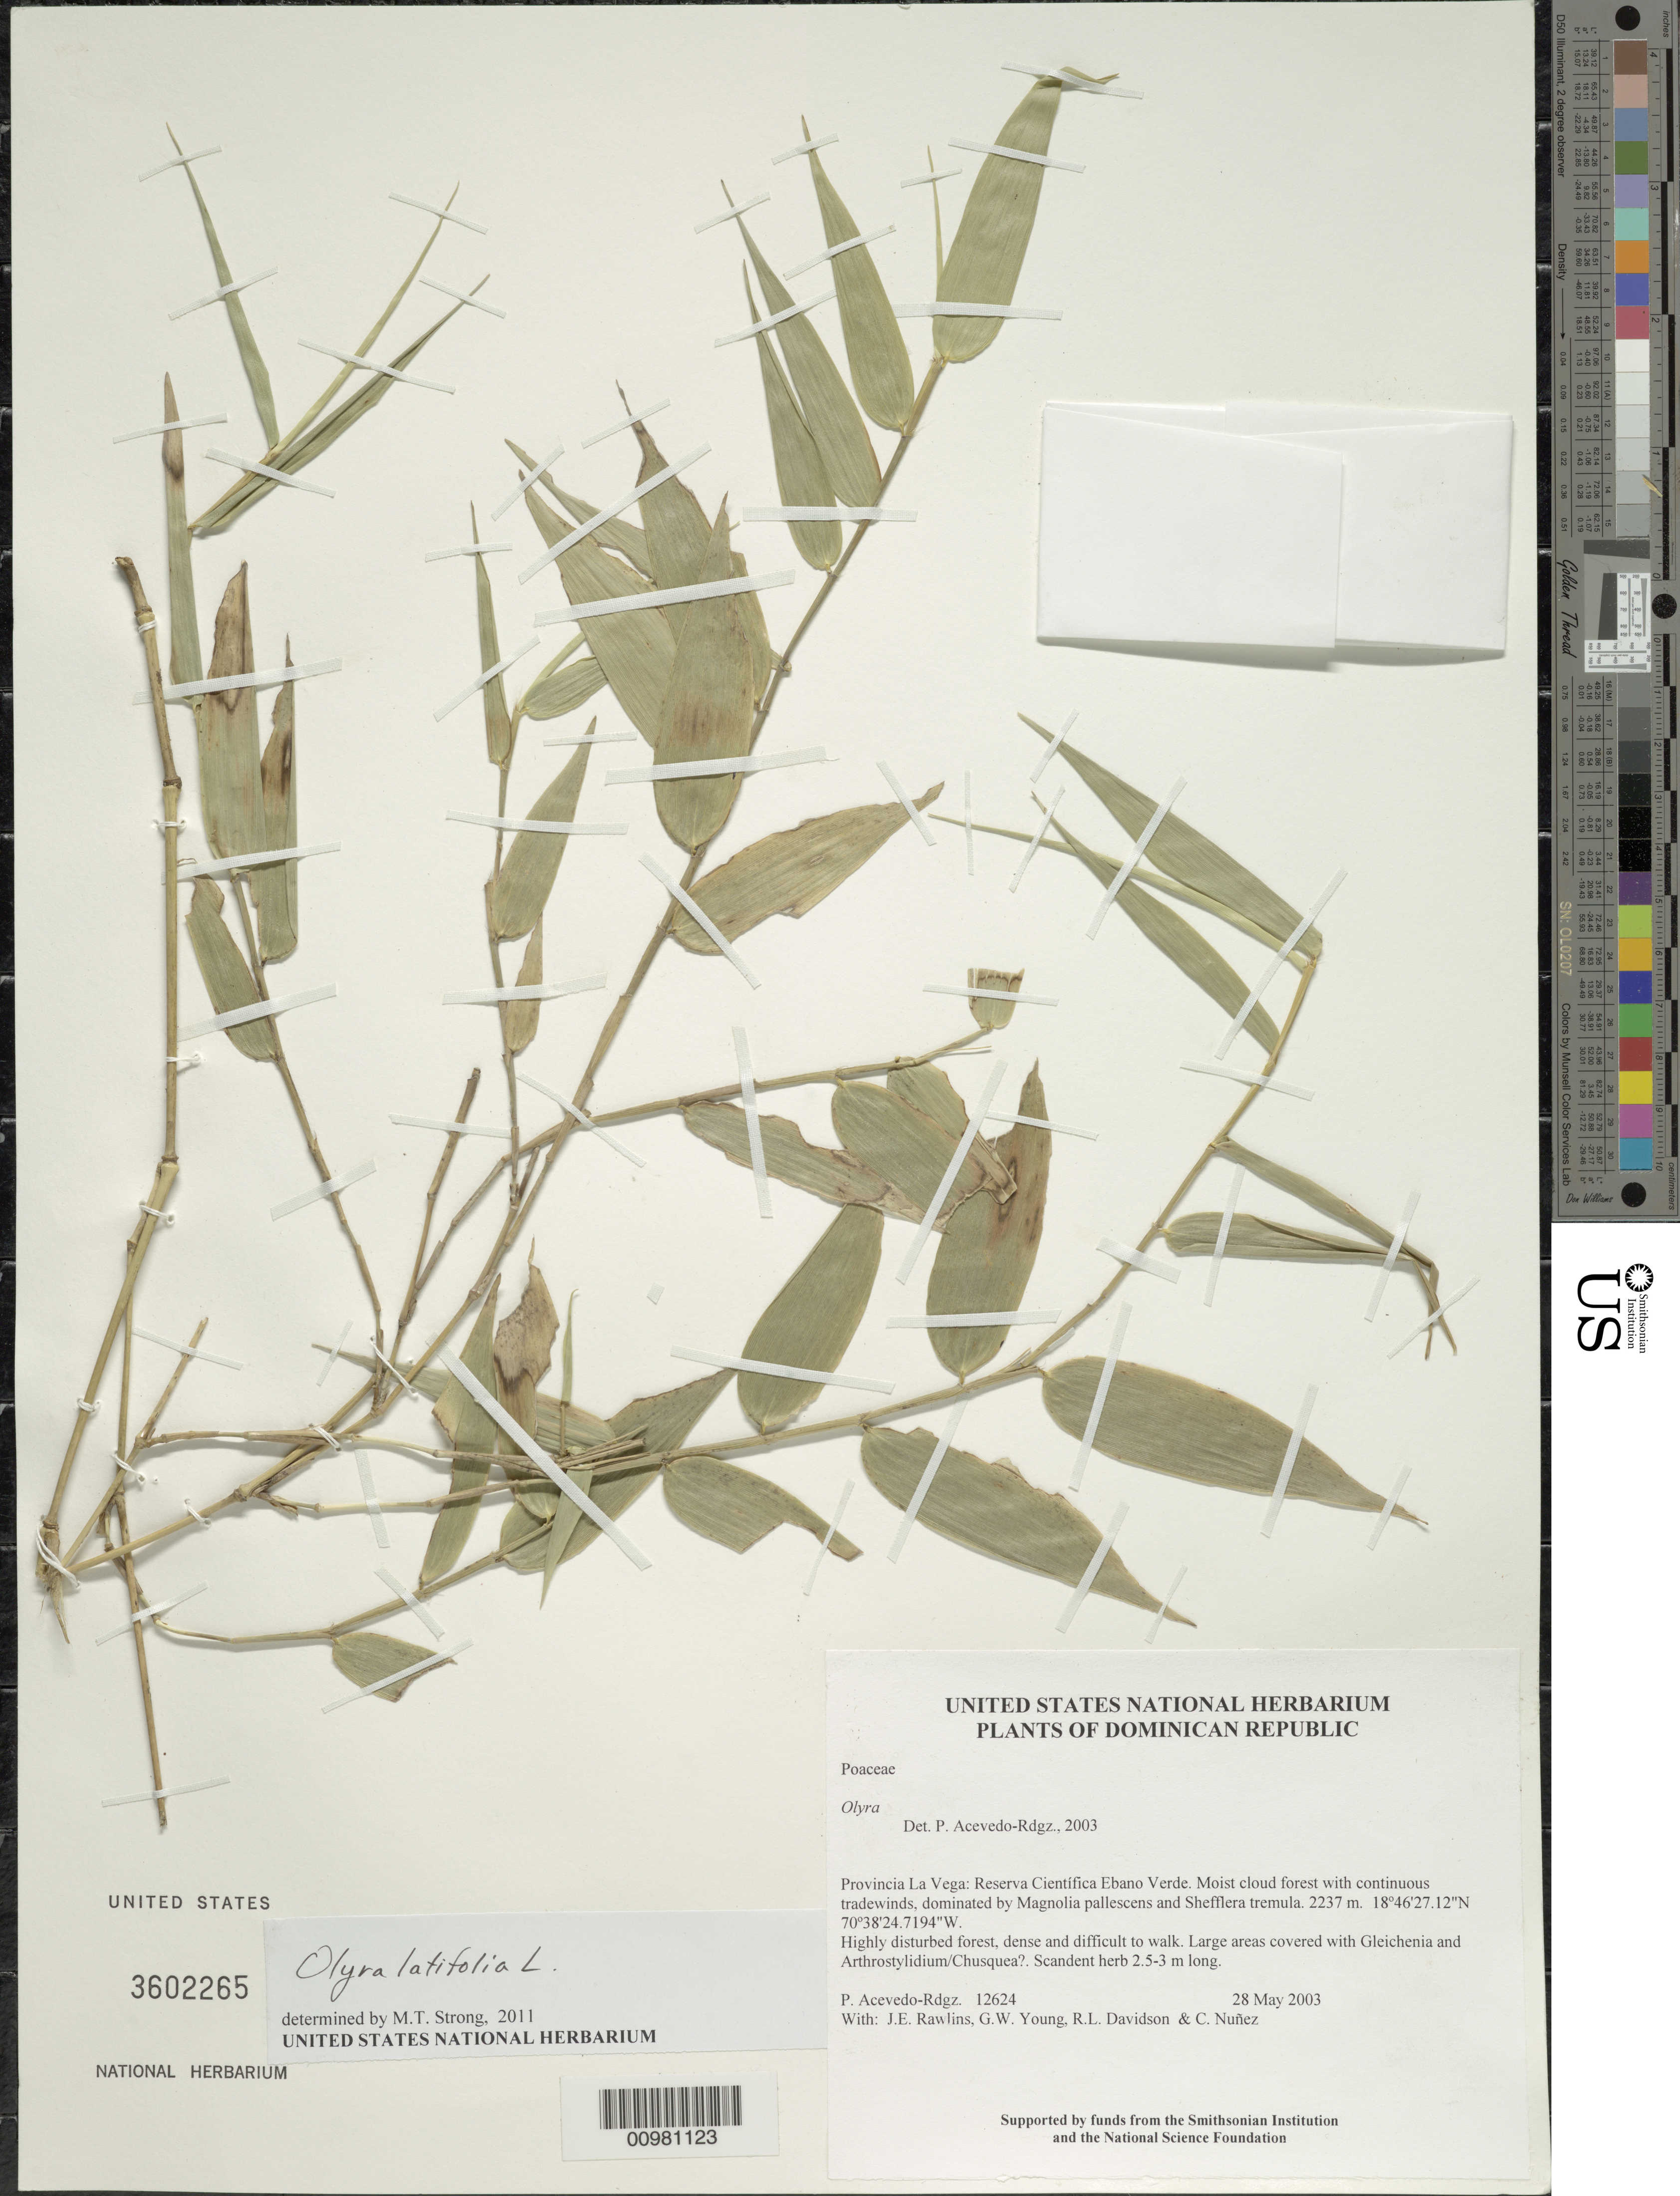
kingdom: Plantae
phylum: Tracheophyta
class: Liliopsida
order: Poales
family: Poaceae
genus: Olyra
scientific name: Olyra latifolia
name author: L.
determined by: Strong, M. T., (US), Smithsonian Institution - National Museum of Natural History (UNITED STATES)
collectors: P. Acevedo-Rodr., J. Rawlins, G. Young, R. Davidson & C. Nunez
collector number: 12624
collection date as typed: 28 May 2003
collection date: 2003-05-28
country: Dominican Republic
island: Hispaniola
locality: Provincia La Vega: Reserva Científica Ebano Verde. Moist cloud forest with continuous tradewinds, dominated by Magnolia pallescens and Shefflera tremula.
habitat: Highly disturbed forest, dense and difficult to walk. Large areas covered with Gleichenia and Arthrostylidium/Chusquea?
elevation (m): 2237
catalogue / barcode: US 3602265